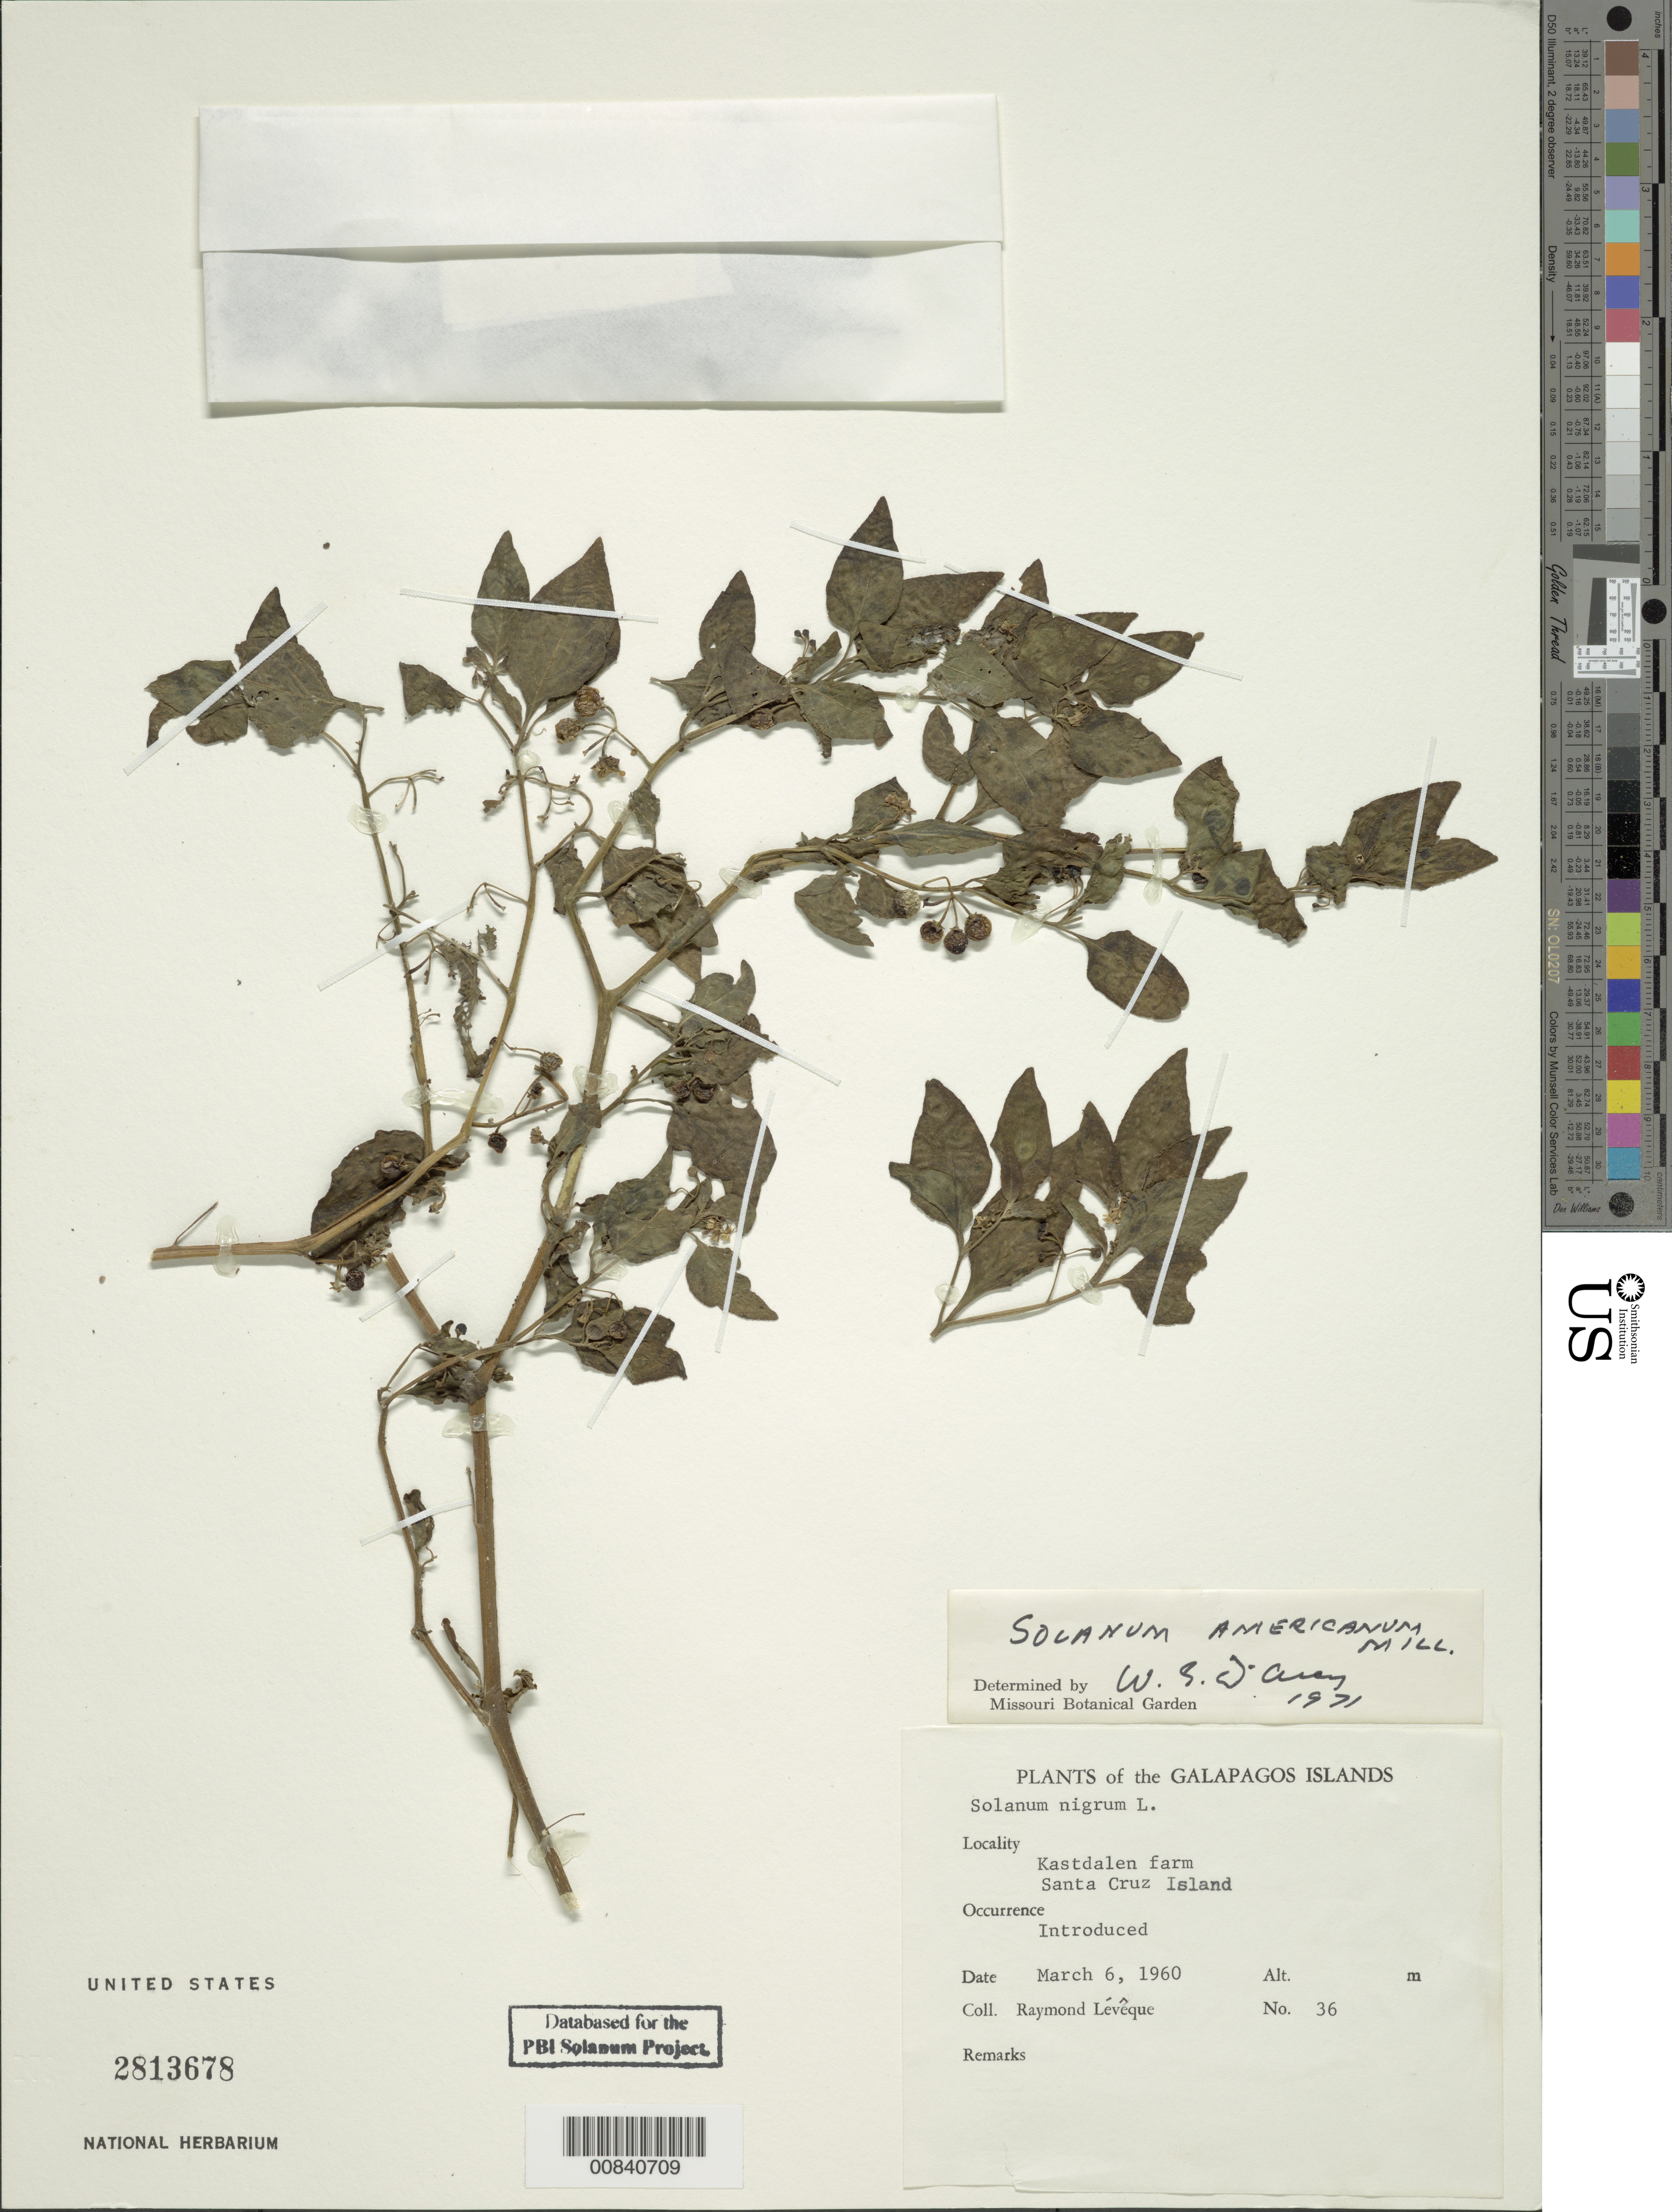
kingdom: Plantae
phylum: Tracheophyta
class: Magnoliopsida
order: Solanales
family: Solanaceae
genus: Solanum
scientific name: Solanum americanum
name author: Mill.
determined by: D'Arcy, W. G.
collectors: R. Lévêque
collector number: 36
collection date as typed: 6 Mar 1960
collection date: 1960-03-06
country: Ecuador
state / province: Colón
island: Santa Cruz [Indefatigable, Chaves]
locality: Kastdalen farm.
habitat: Introduced.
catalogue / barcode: US 2813678